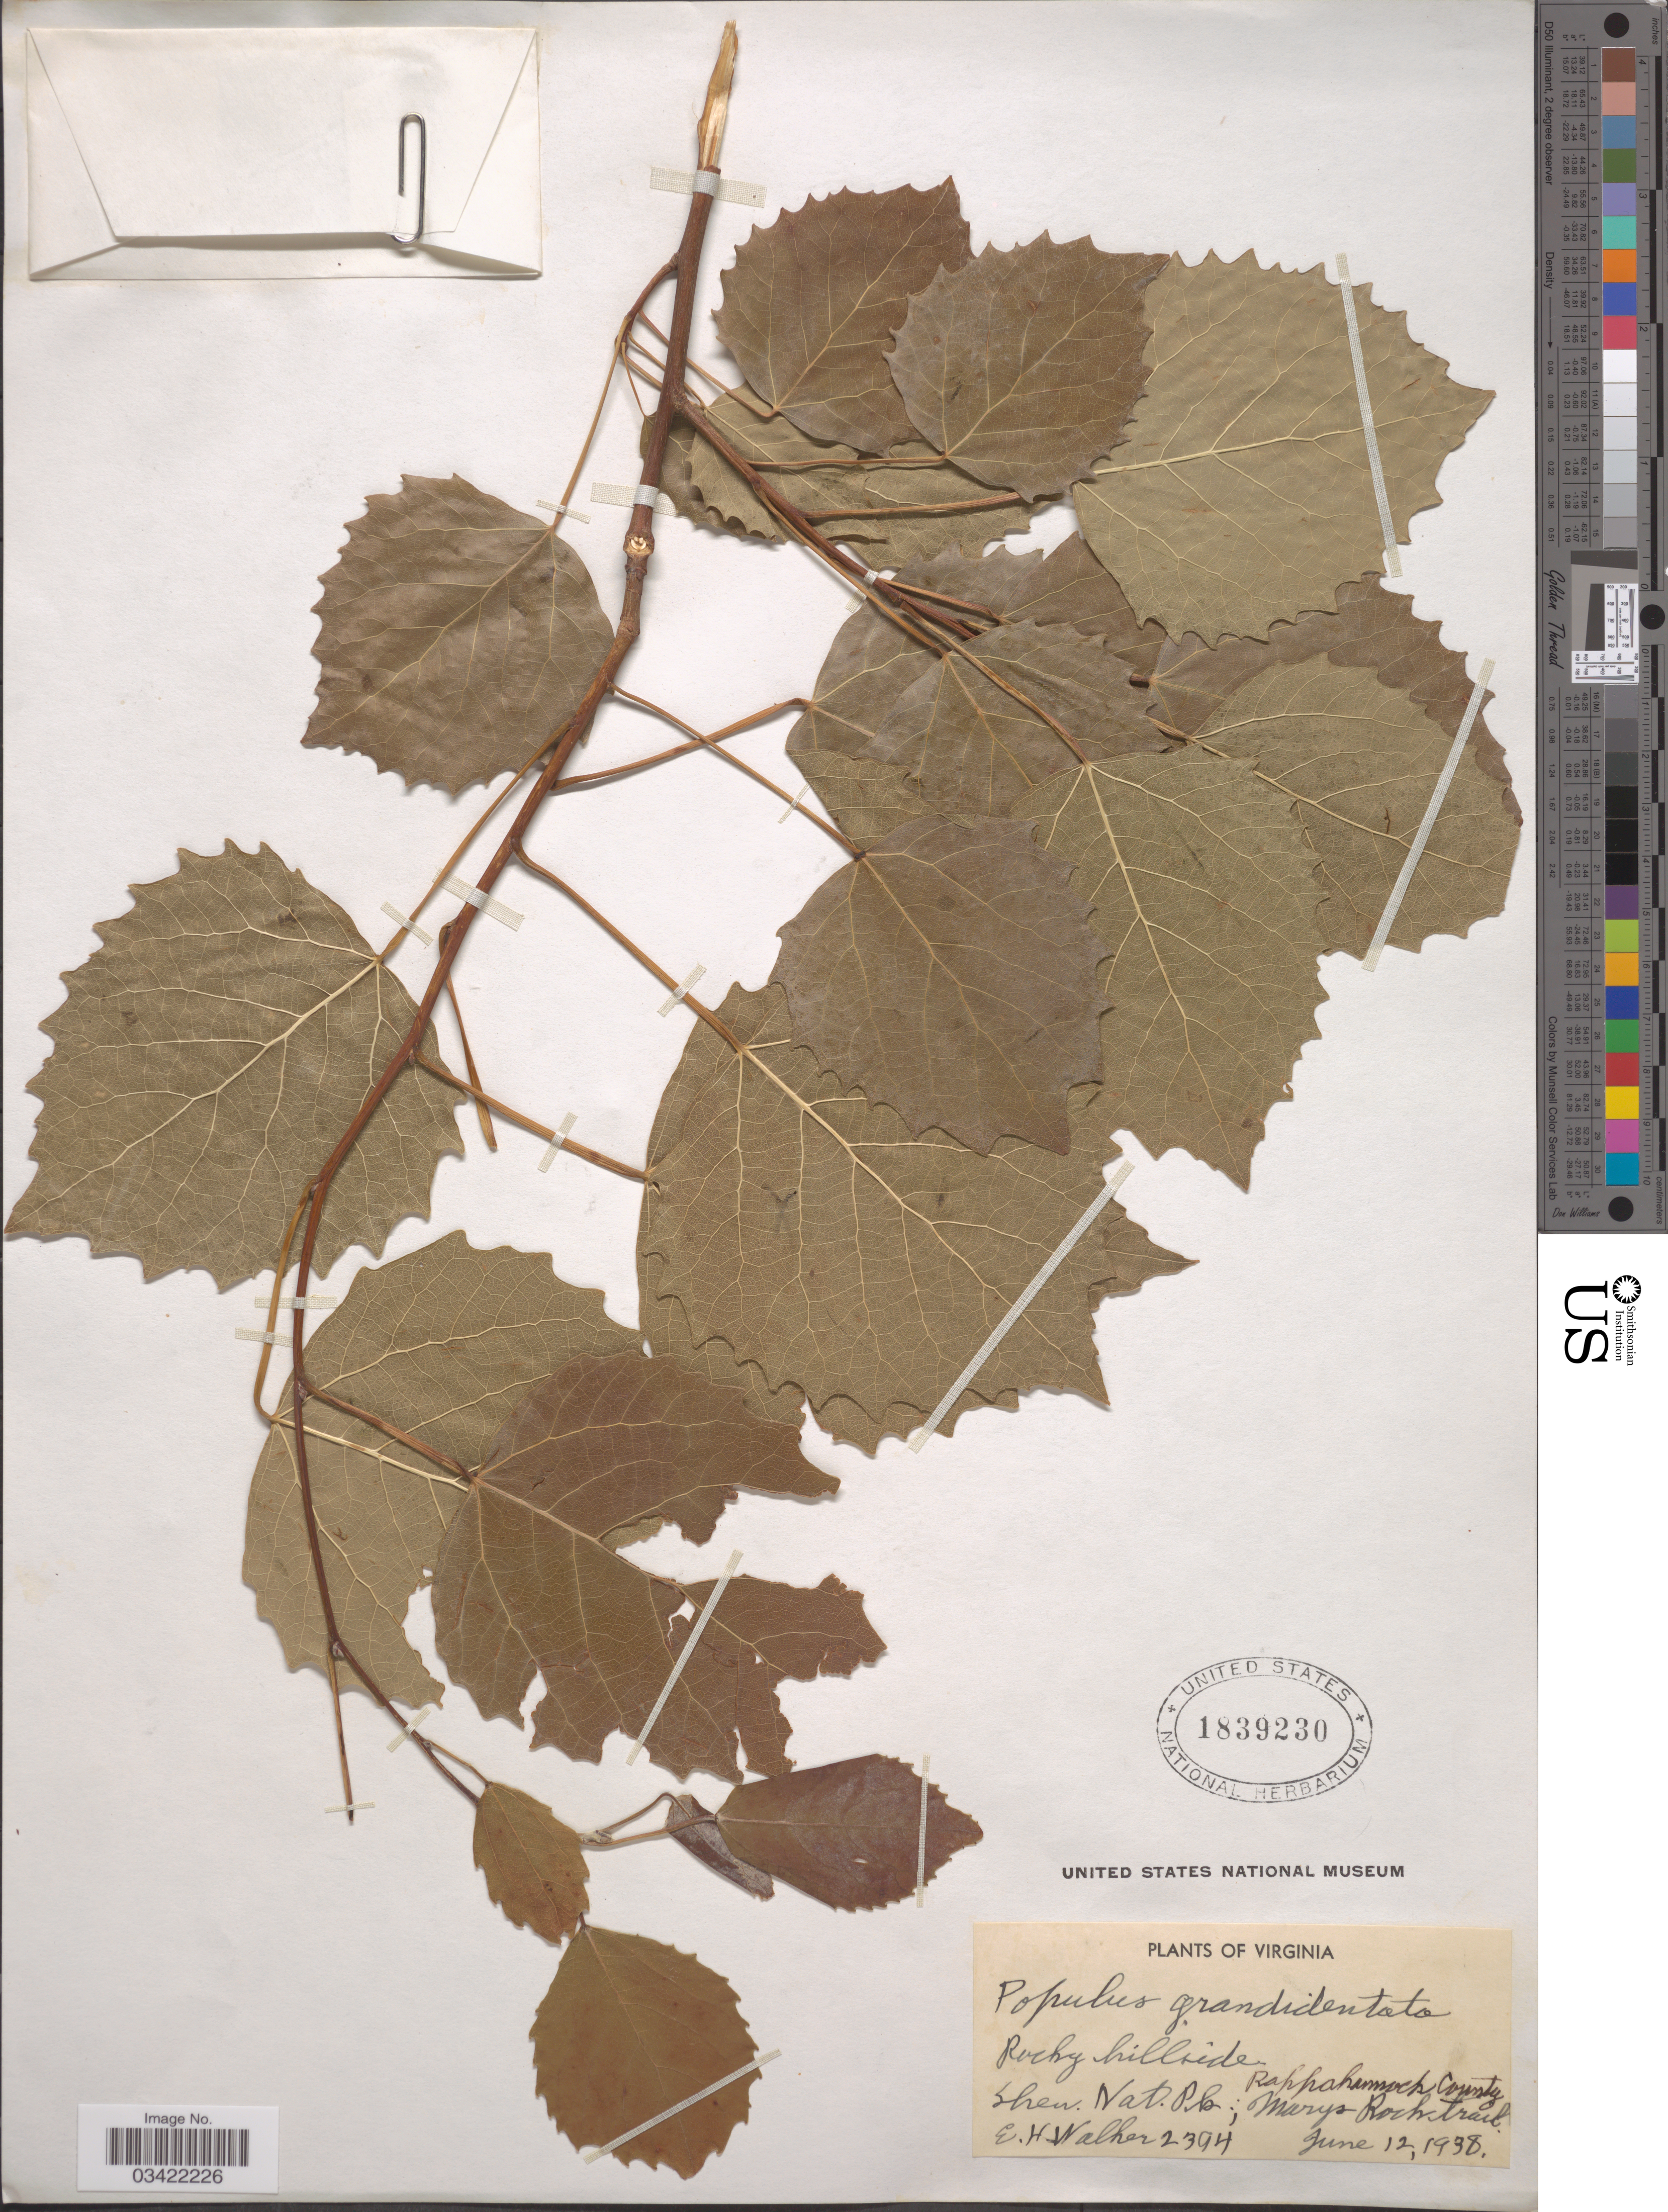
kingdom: Plantae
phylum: Tracheophyta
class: Magnoliopsida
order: Malpighiales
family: Salicaceae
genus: Populus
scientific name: Populus grandidentata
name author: Michx.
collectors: E. H. Walker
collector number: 2394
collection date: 1938-06-12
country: United States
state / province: Virginia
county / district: Rappahannock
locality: Shen. Nat. Pk.; Rappahannock County. Marys Rock trail.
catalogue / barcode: US 1839230